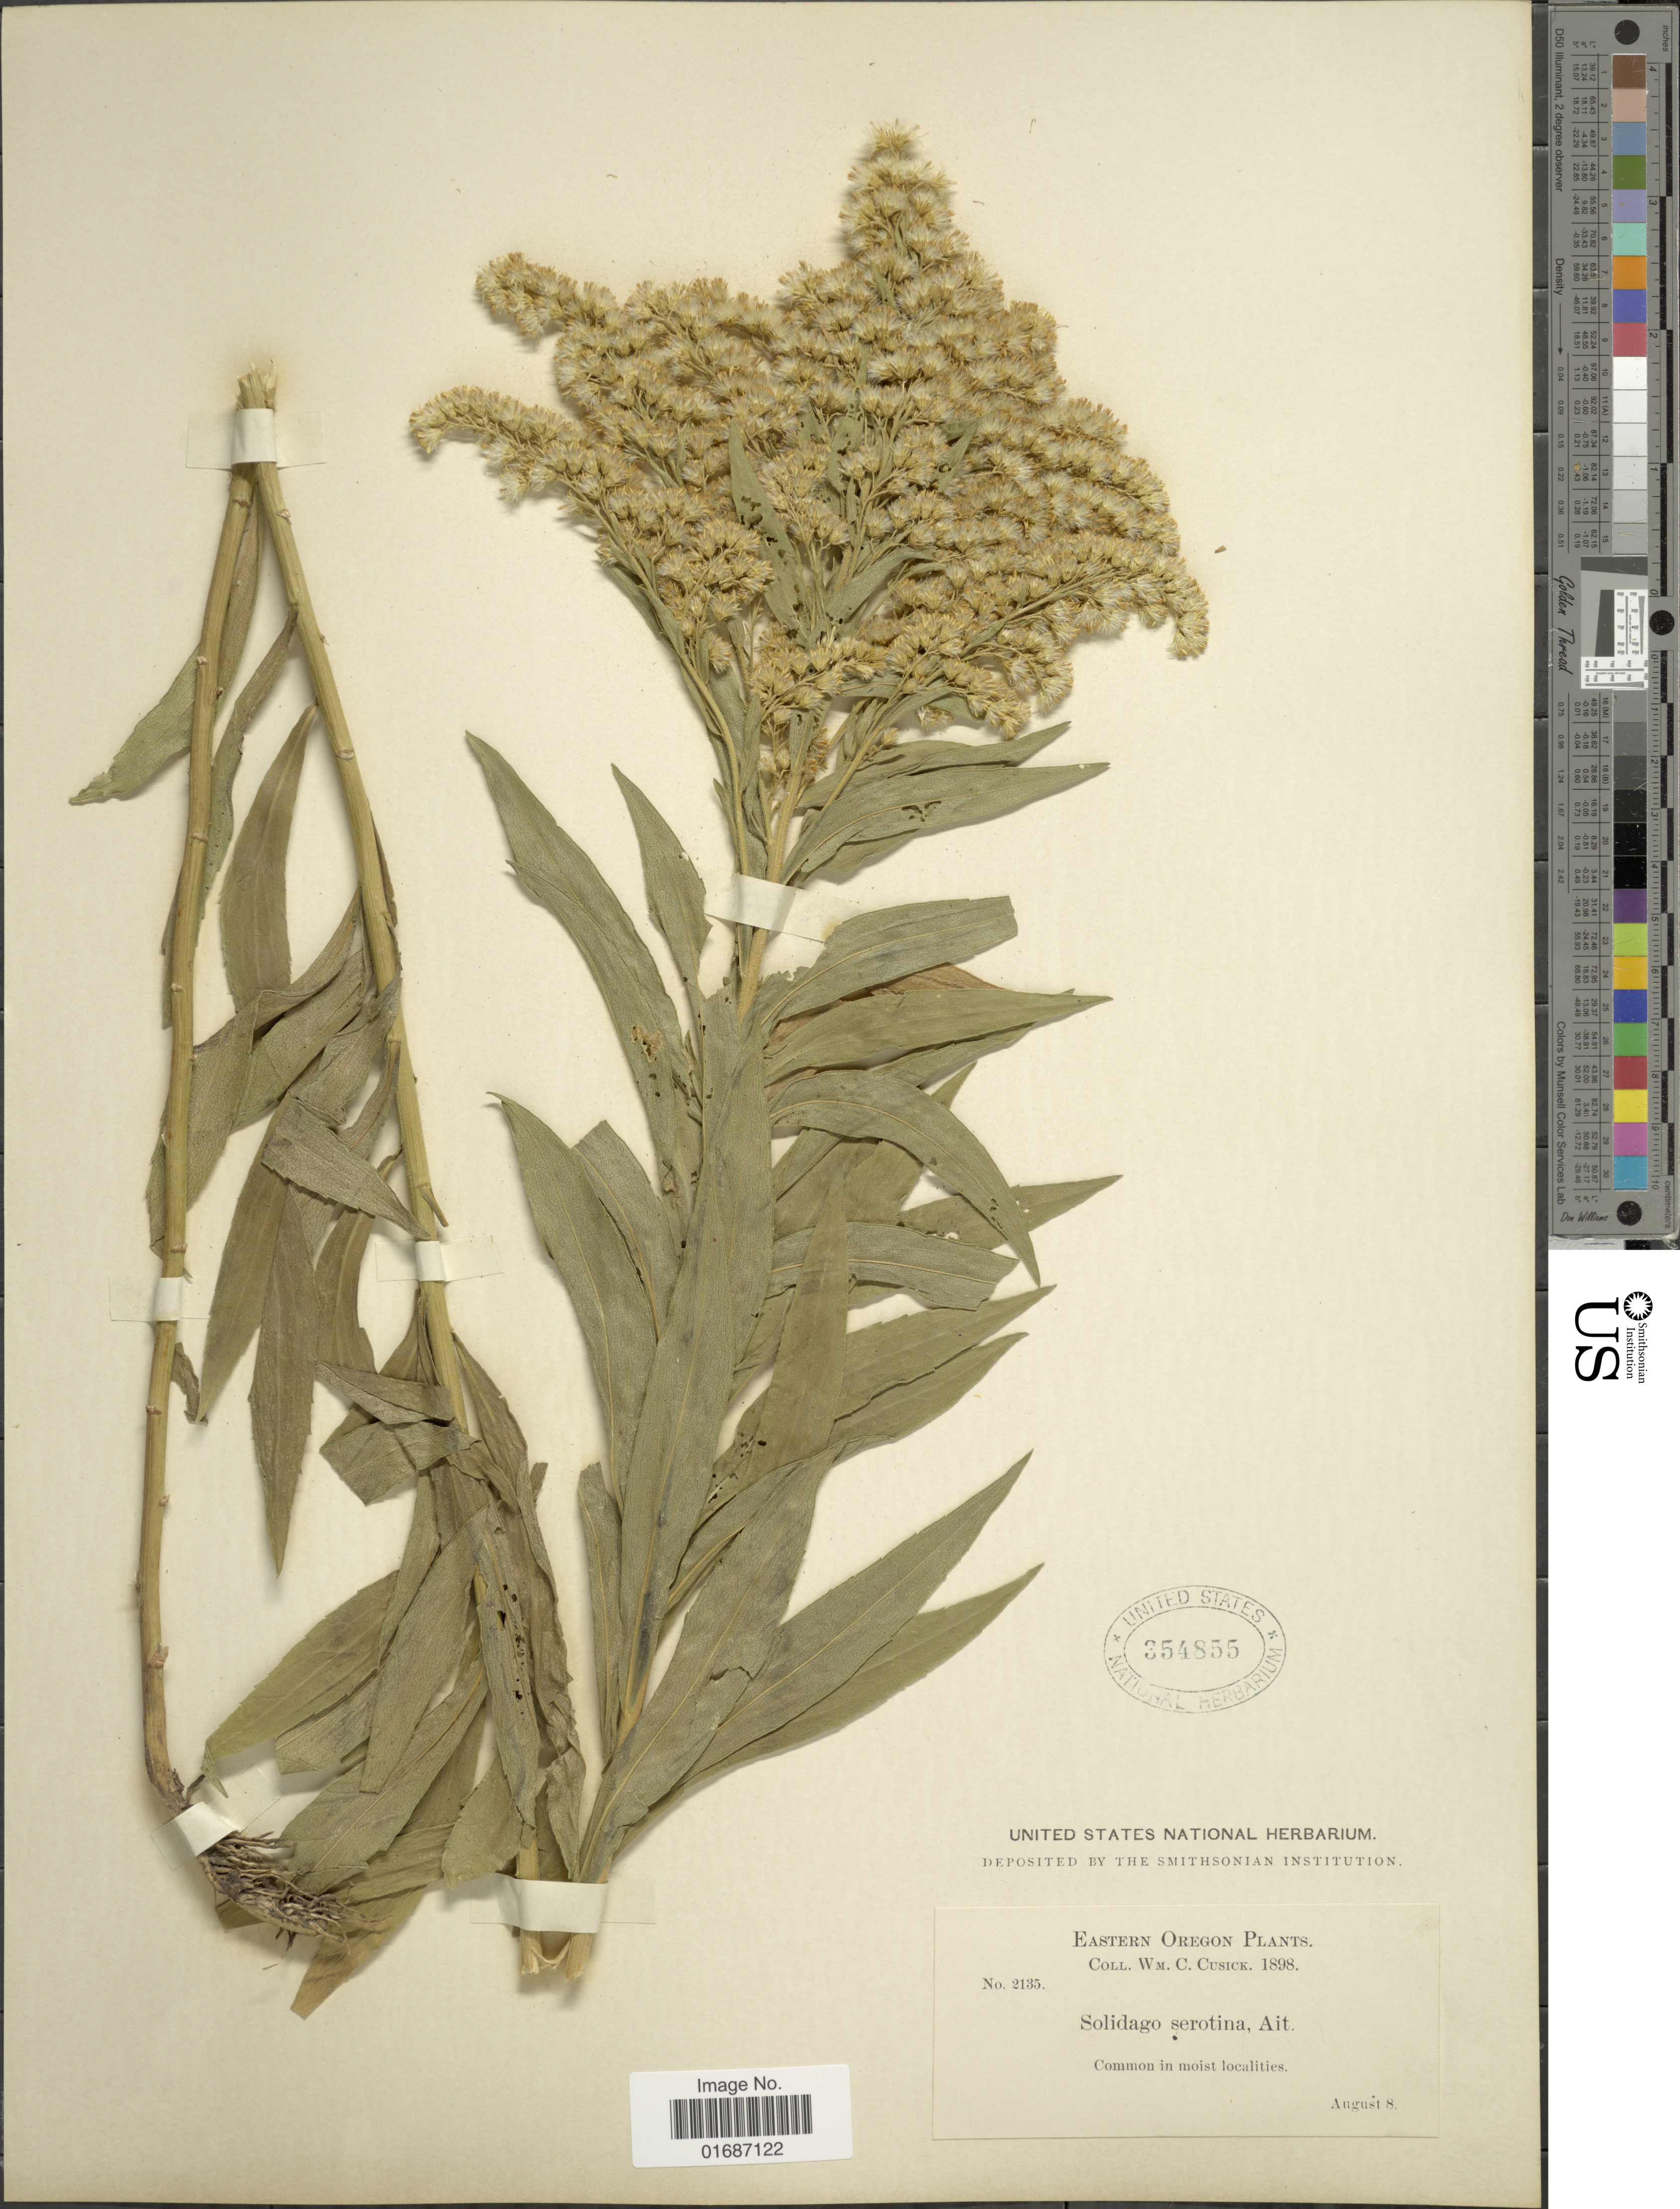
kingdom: Plantae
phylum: Tracheophyta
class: Magnoliopsida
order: Asterales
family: Asteraceae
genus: Solidago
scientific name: Solidago gigantea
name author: Aiton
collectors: W. C. Cusick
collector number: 2135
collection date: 1898-08-08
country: United States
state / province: Oregon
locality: Common in moist localities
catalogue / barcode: US 354855